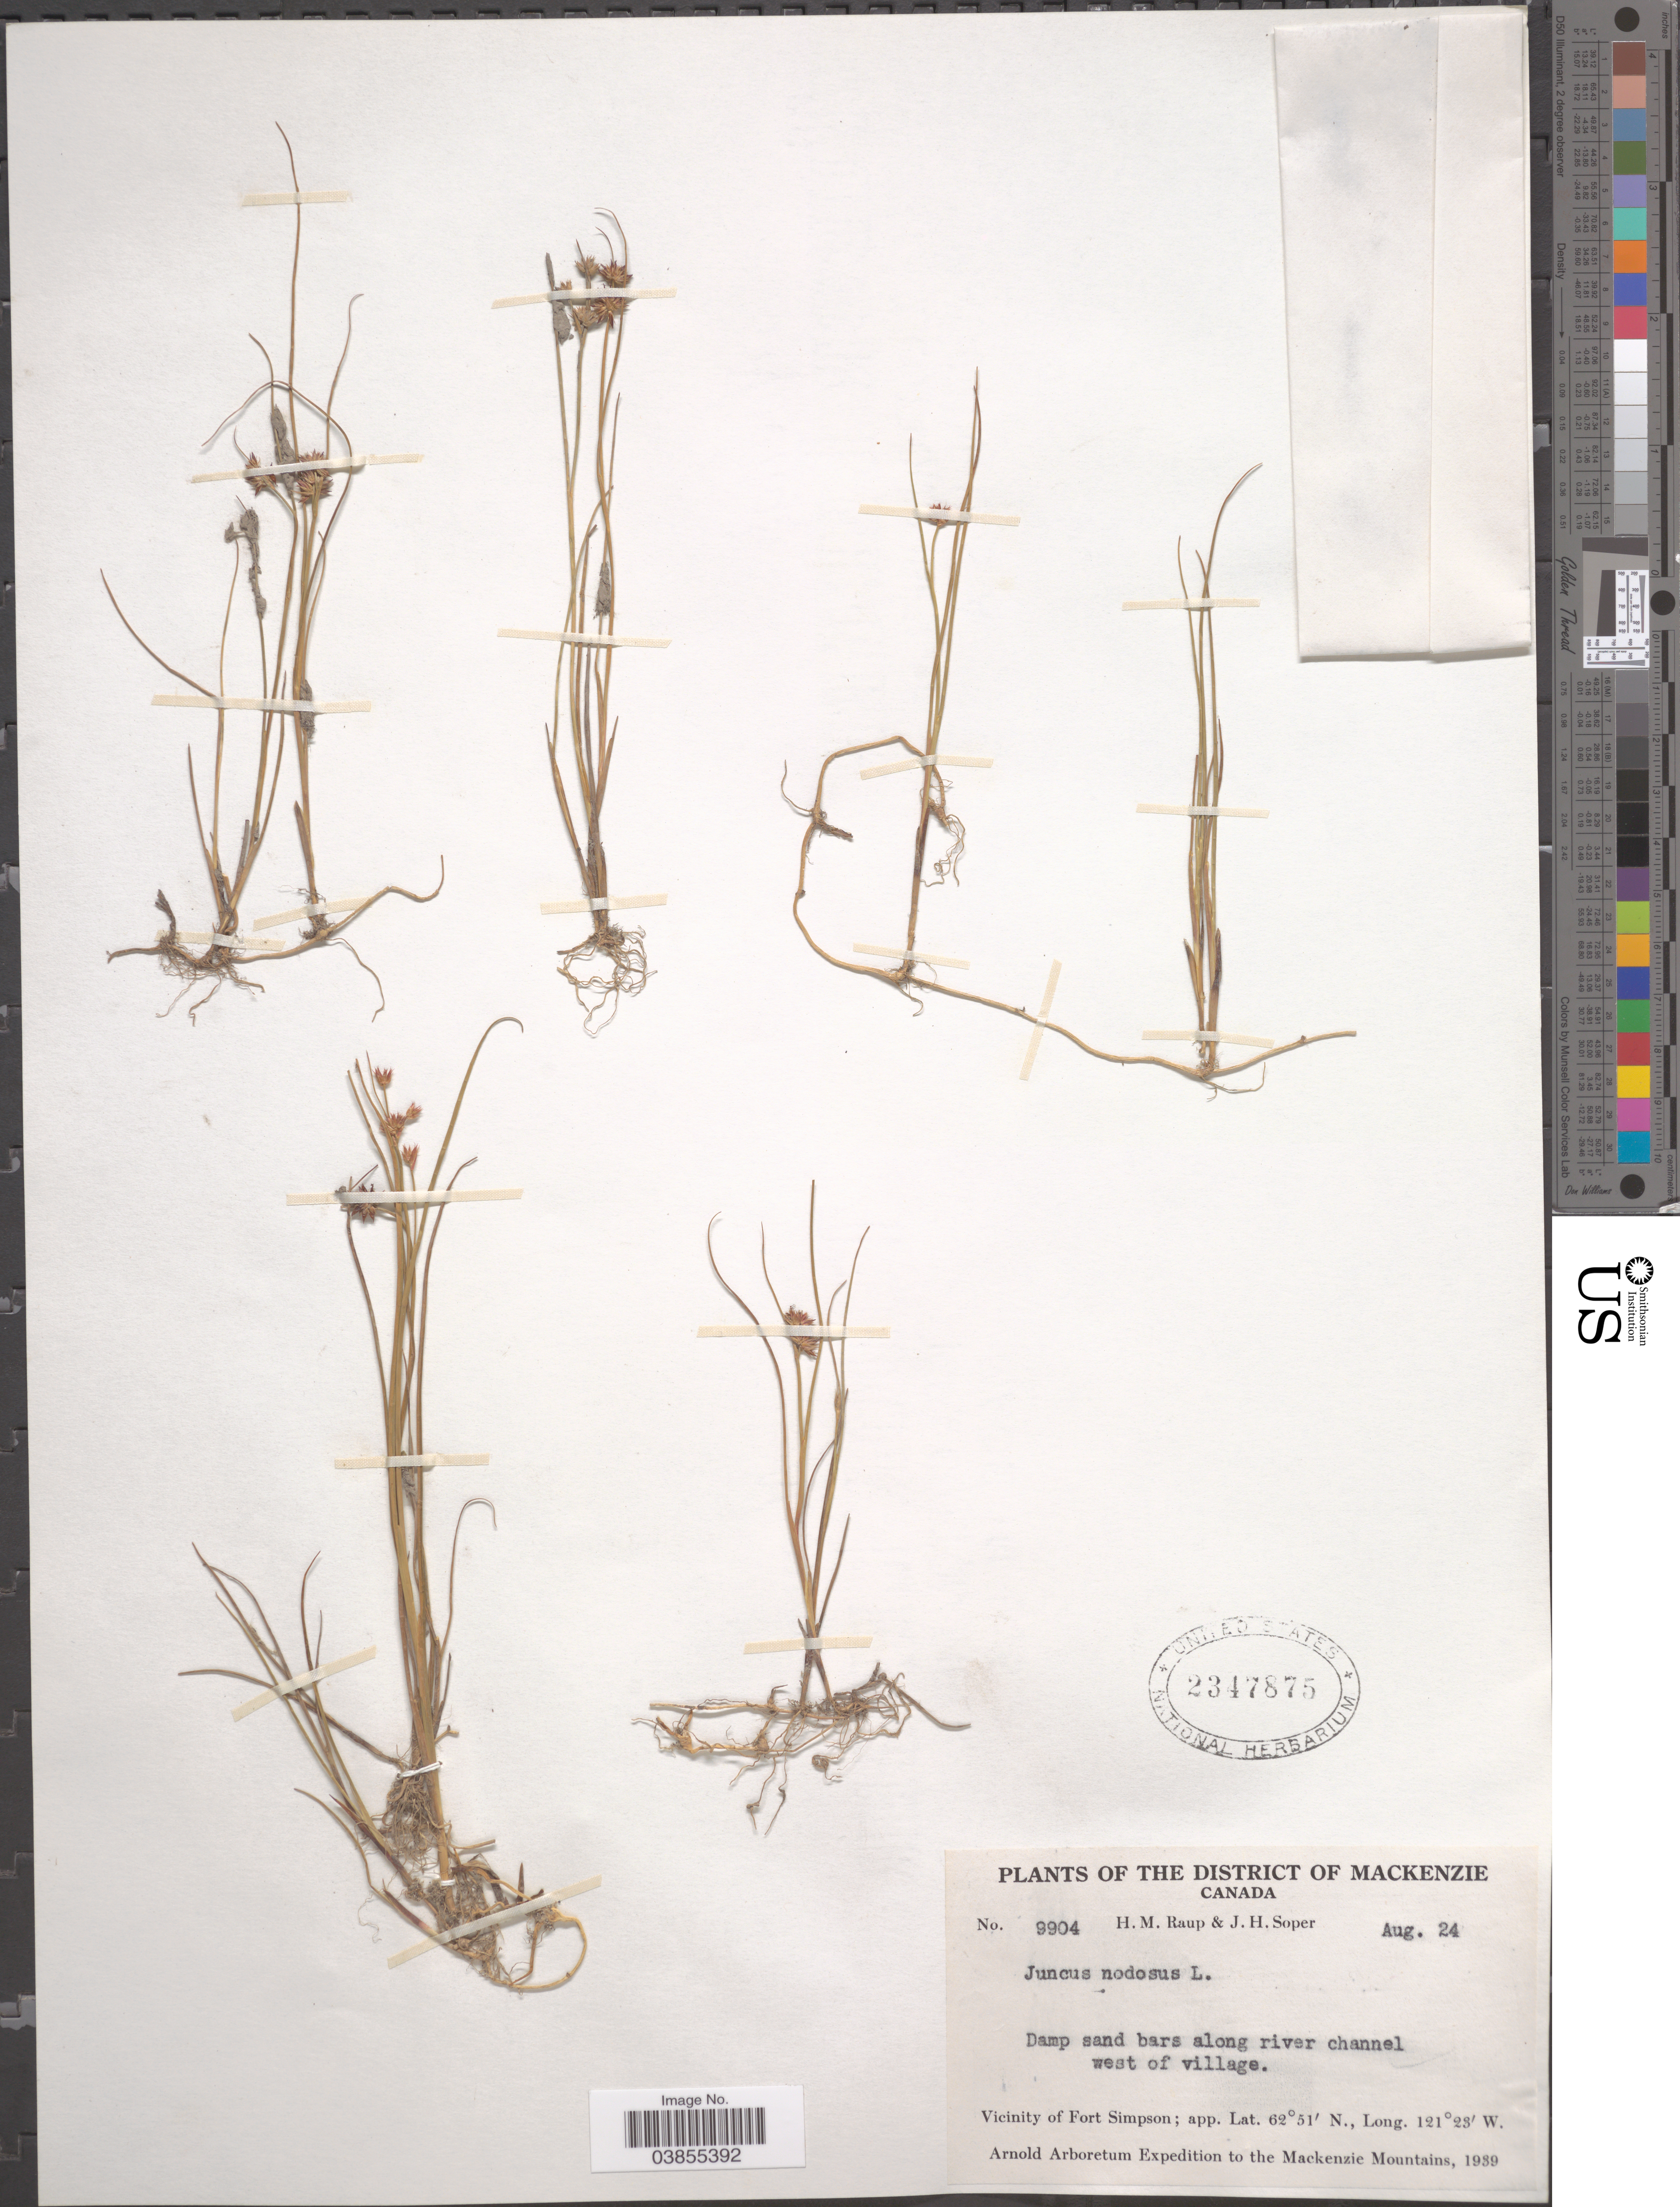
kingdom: Plantae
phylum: Tracheophyta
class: Liliopsida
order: Poales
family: Juncaceae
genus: Juncus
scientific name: Juncus nodosus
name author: L.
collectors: H. Raup & J. H. Soper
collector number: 9904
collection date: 1939-08-24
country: Canada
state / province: Northwest Territories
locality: District of Mackenzie. Damp sand bars along river channel west of village. Vicinity of Fort Simpson. Mackenzie Mountains.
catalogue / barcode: US 2347875